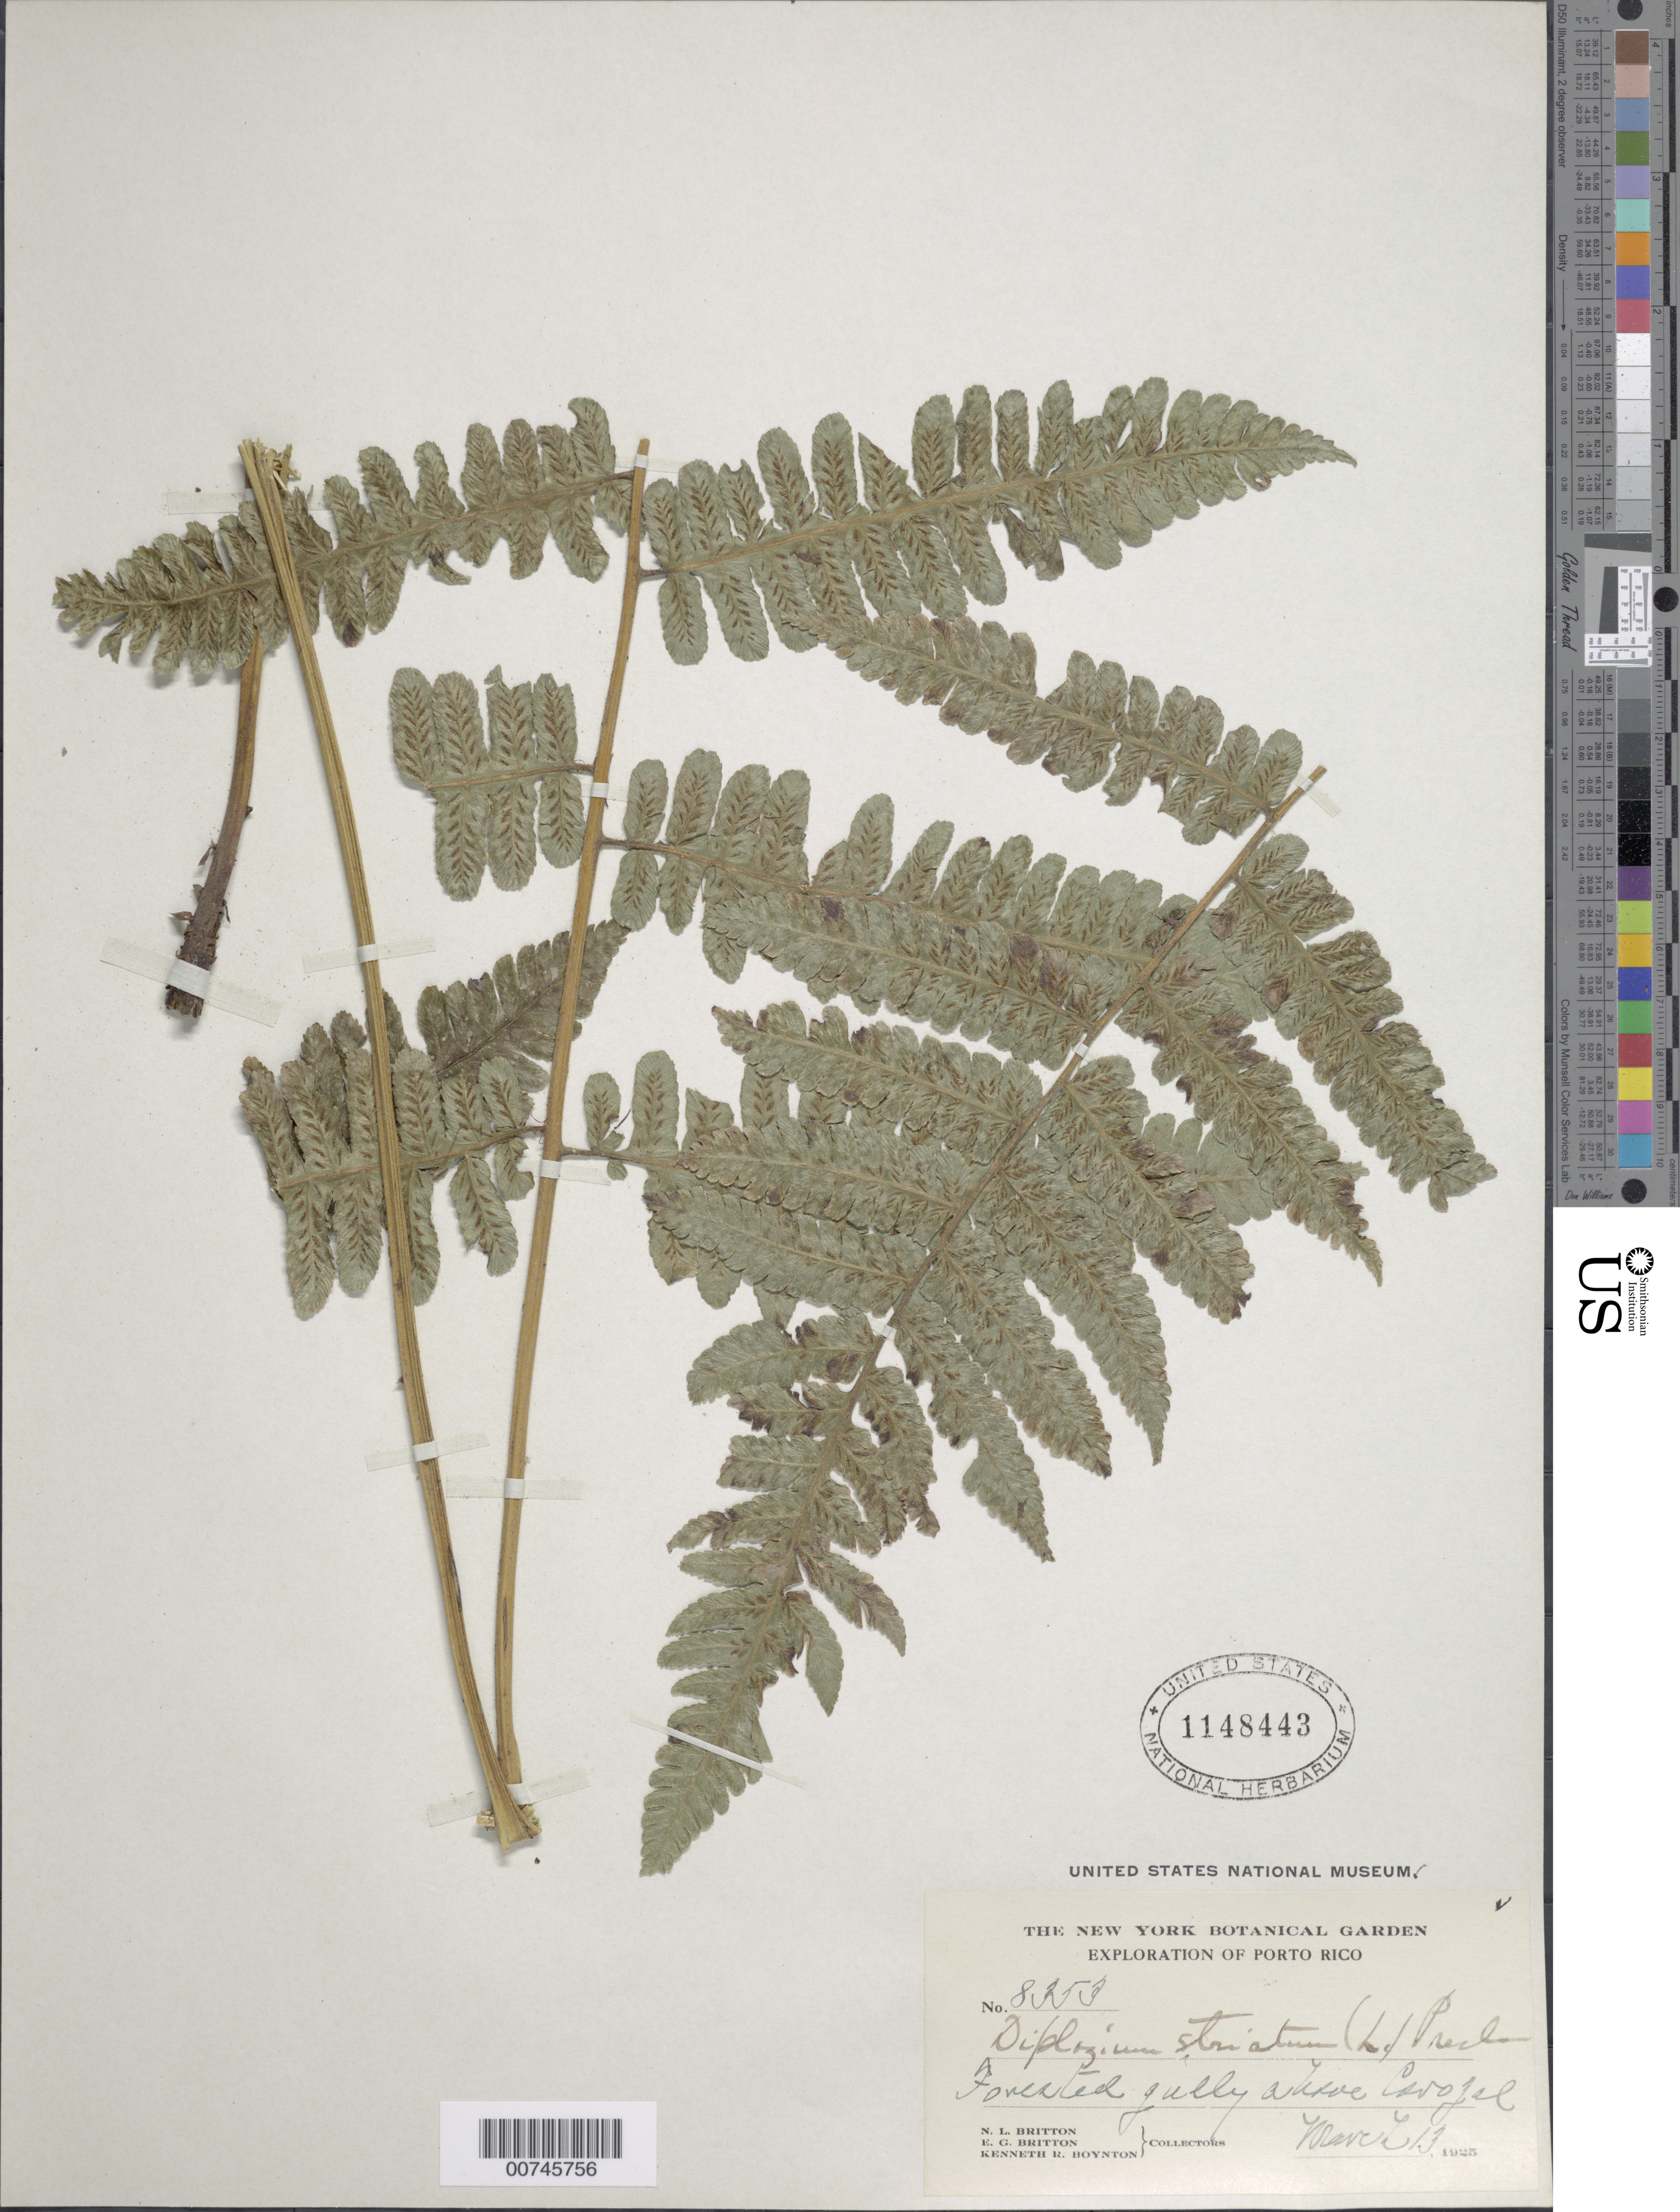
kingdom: Plantae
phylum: Tracheophyta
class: Polypodiopsida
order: Polypodiales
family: Athyriaceae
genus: Diplazium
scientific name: Diplazium striatum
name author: (L.) C. Presl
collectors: N. Britton, E. G. Britton & K. Boyton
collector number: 8353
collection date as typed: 13 Mar 1925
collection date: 1925-03-13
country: Puerto Rico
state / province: Corozal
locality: Above Corozal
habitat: Forested gully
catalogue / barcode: US 1148443